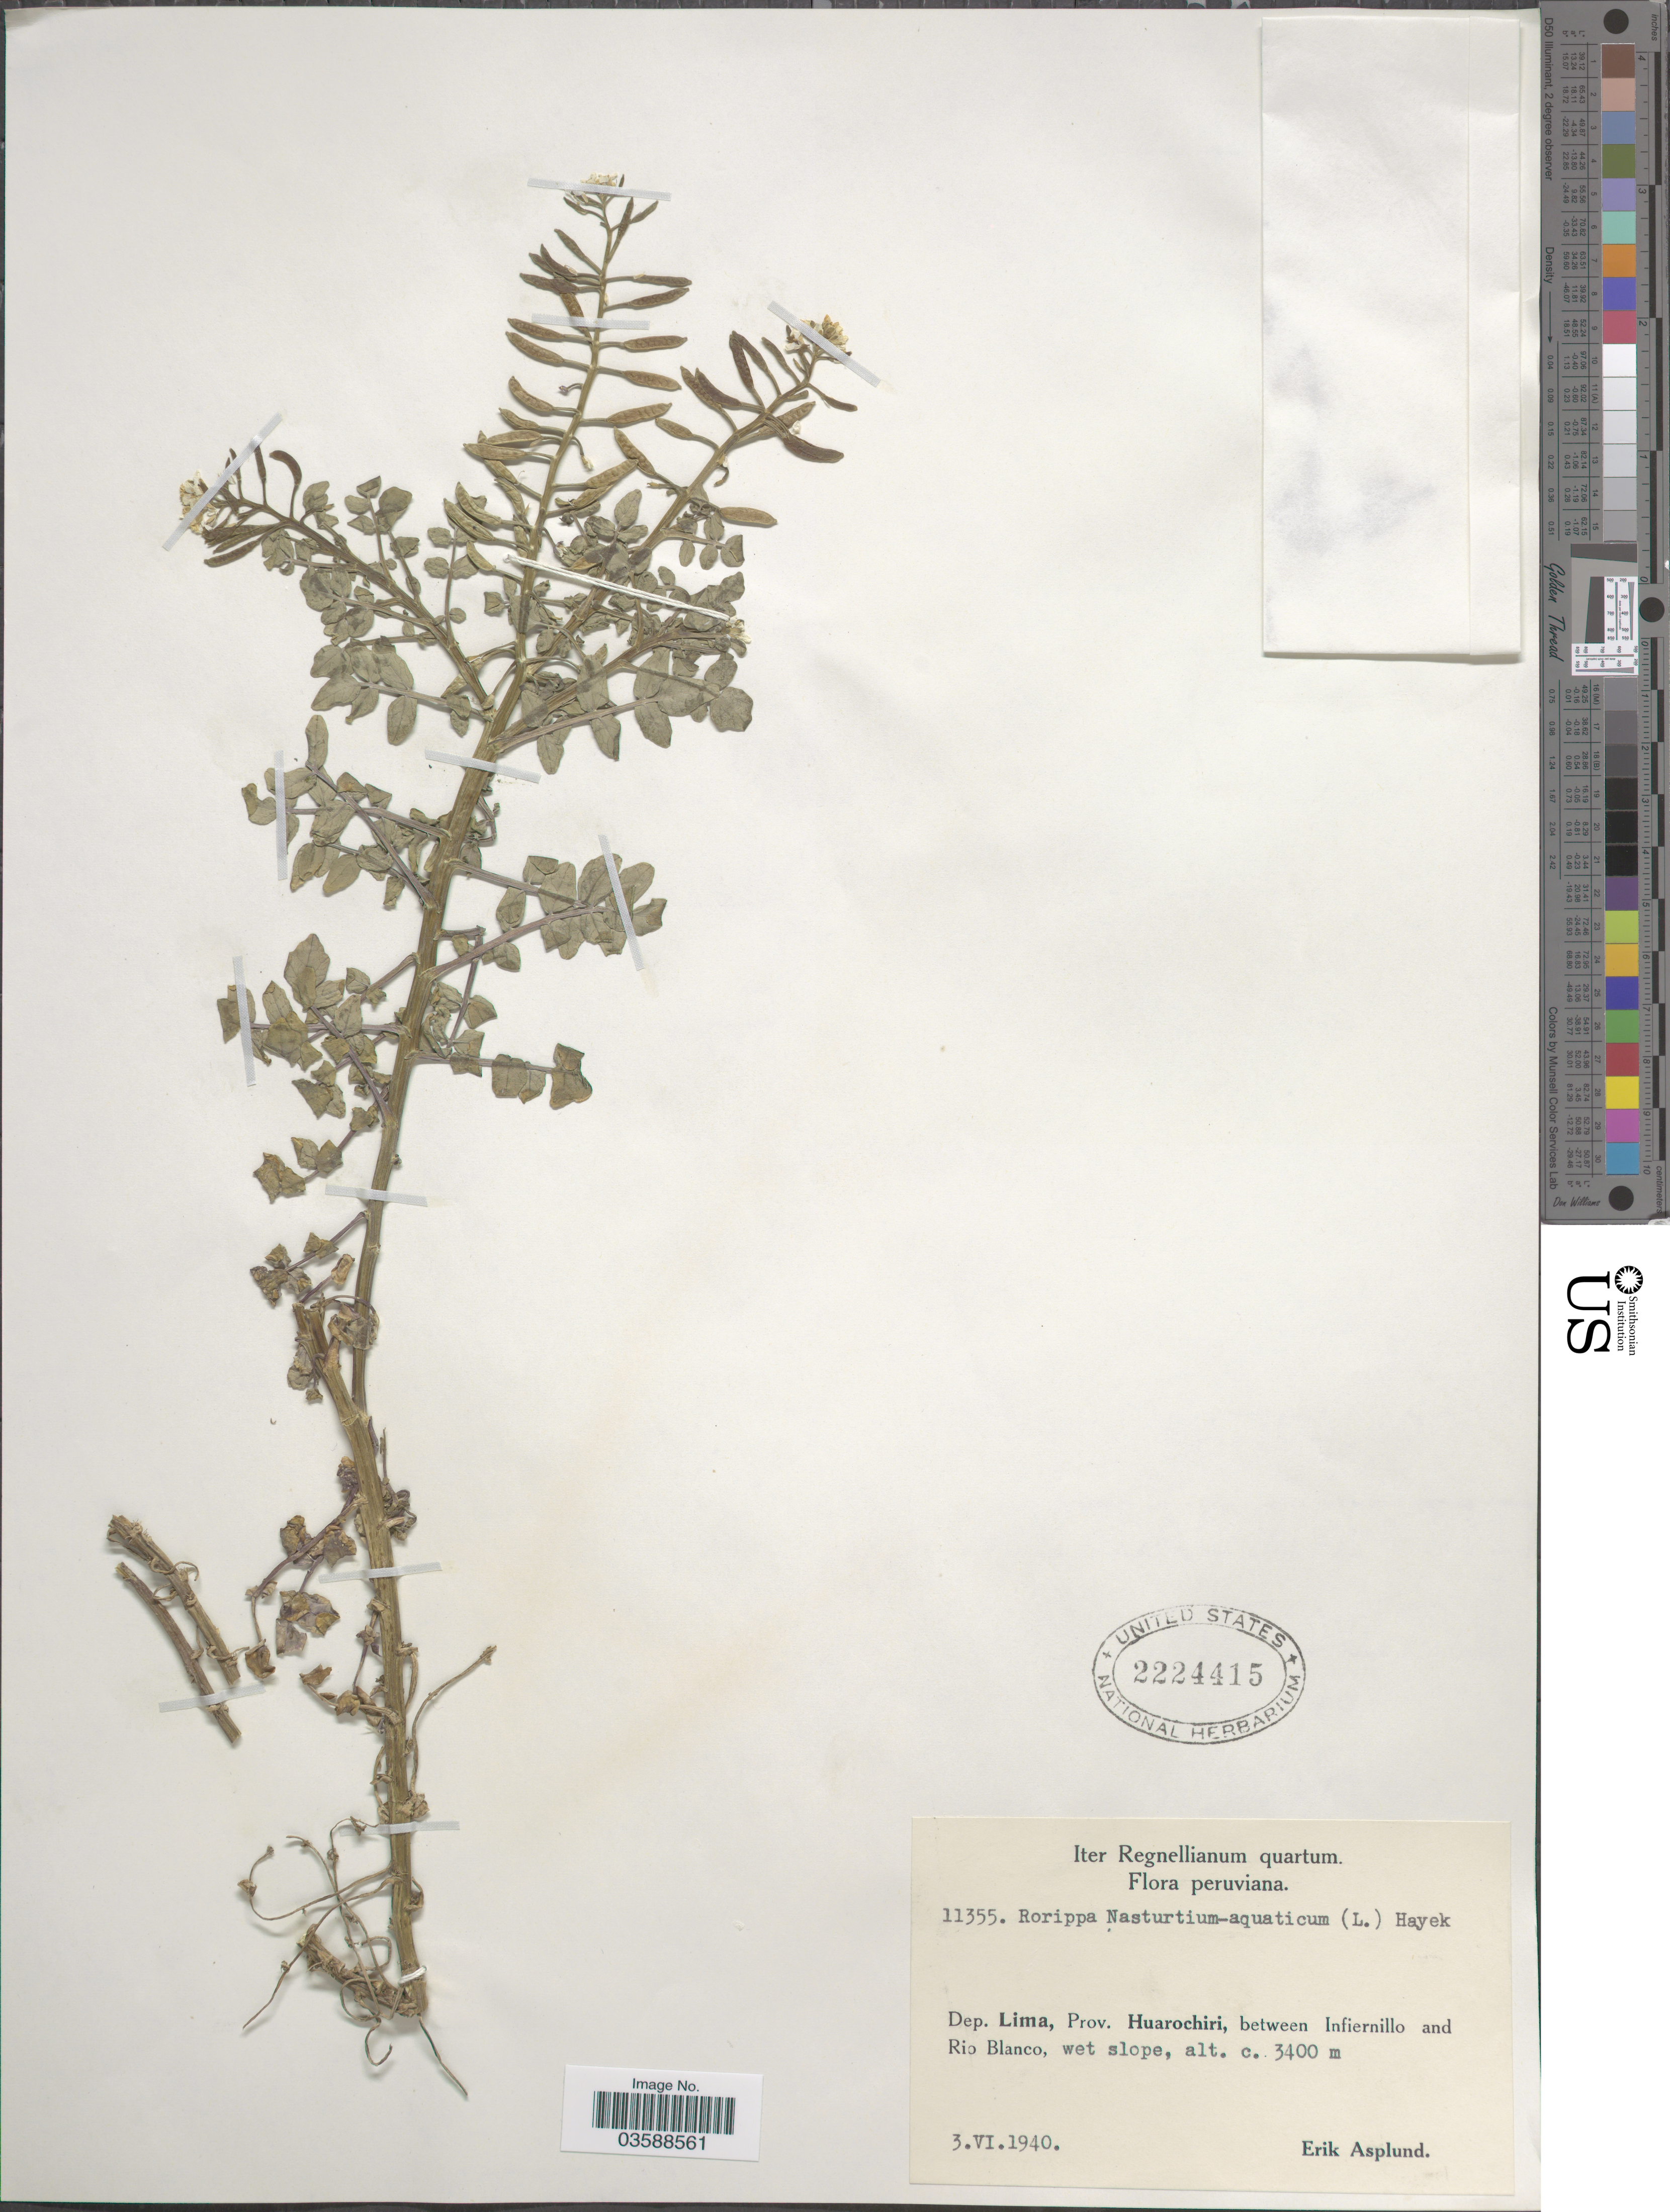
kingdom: Plantae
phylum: Tracheophyta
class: Magnoliopsida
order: Brassicales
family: Brassicaceae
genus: Nasturtium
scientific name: Nasturtium officinale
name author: R. Br.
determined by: Strong, M. T., (US), Smithsonian Institution - National Museum of Natural History (UNITED STATES)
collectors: E. Asplund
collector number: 11355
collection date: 1940-06-03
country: Peru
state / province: Lima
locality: Dep. Lima, Prov. Huarochiri, between Infiernillo and Rio Blanco.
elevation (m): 3400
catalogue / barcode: US 2224415